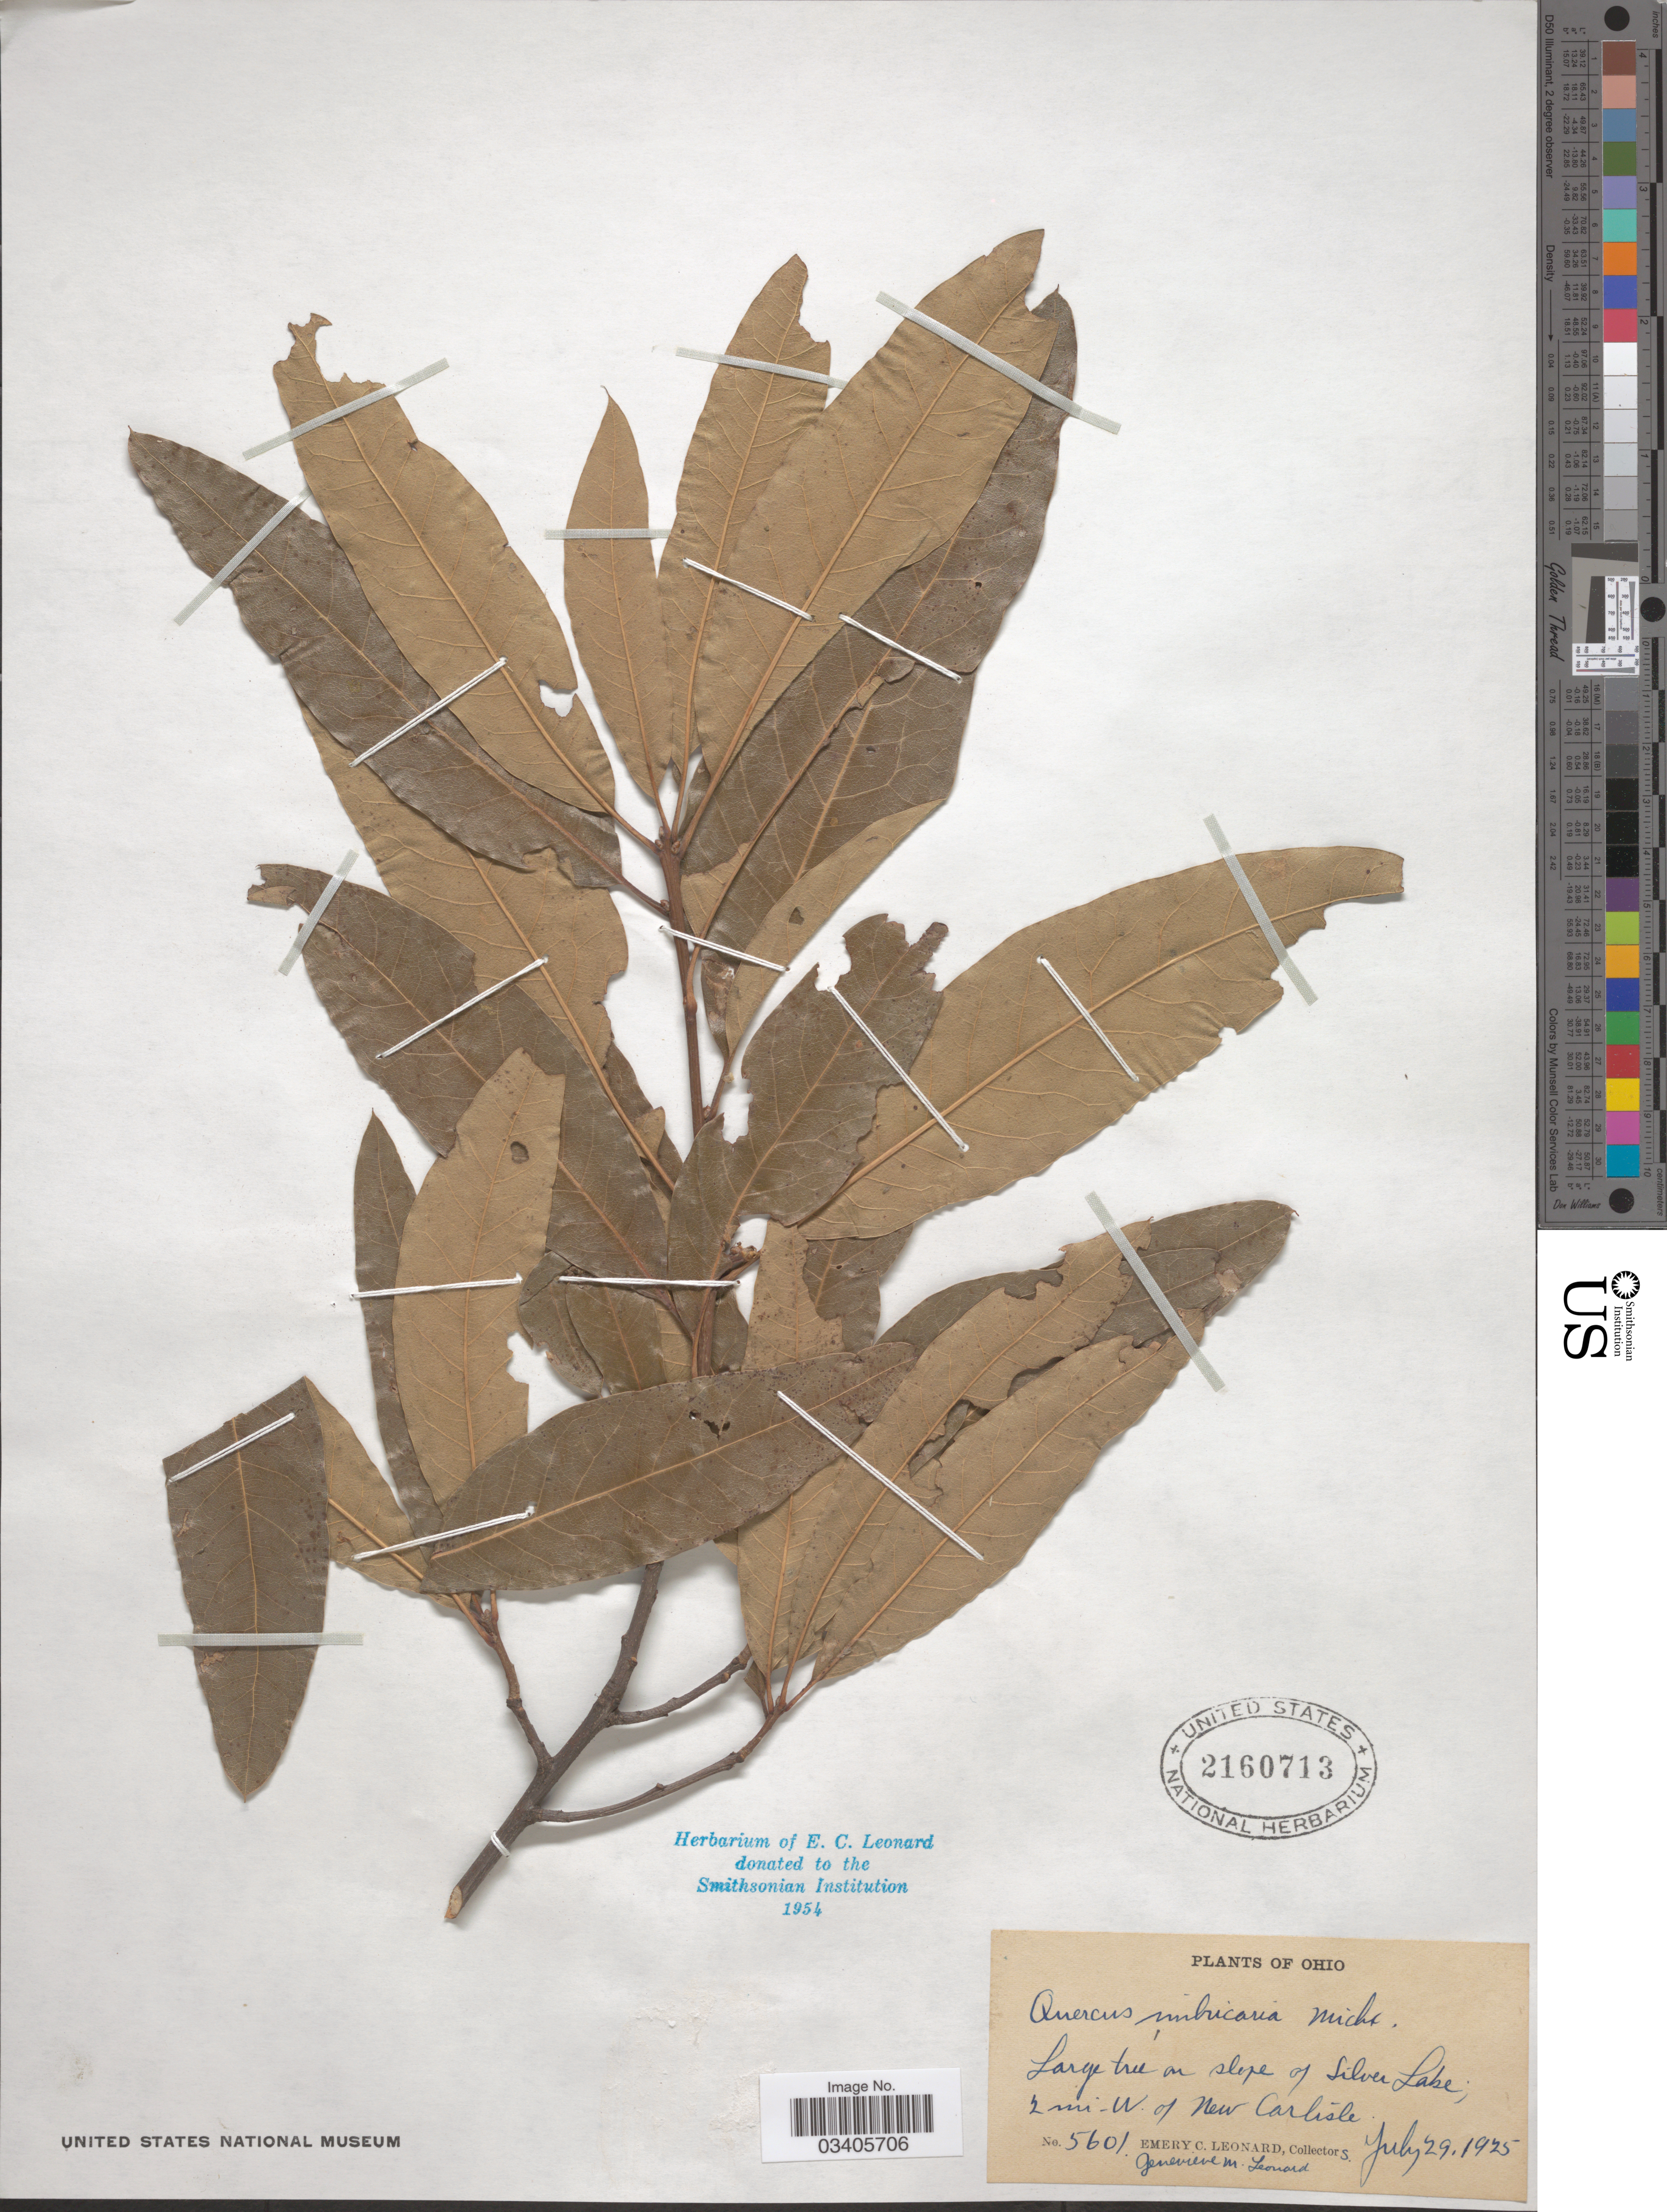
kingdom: Plantae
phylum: Tracheophyta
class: Magnoliopsida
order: Fagales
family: Fagaceae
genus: Quercus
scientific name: Quercus imbricaria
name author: Michx.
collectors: E. C. Leonard & G. M. Leonard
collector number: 5601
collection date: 1925-07-29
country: United States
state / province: Ohio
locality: On slope of Silver Lake, 2 mi. W. of New Carlisle.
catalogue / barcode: US 2160713